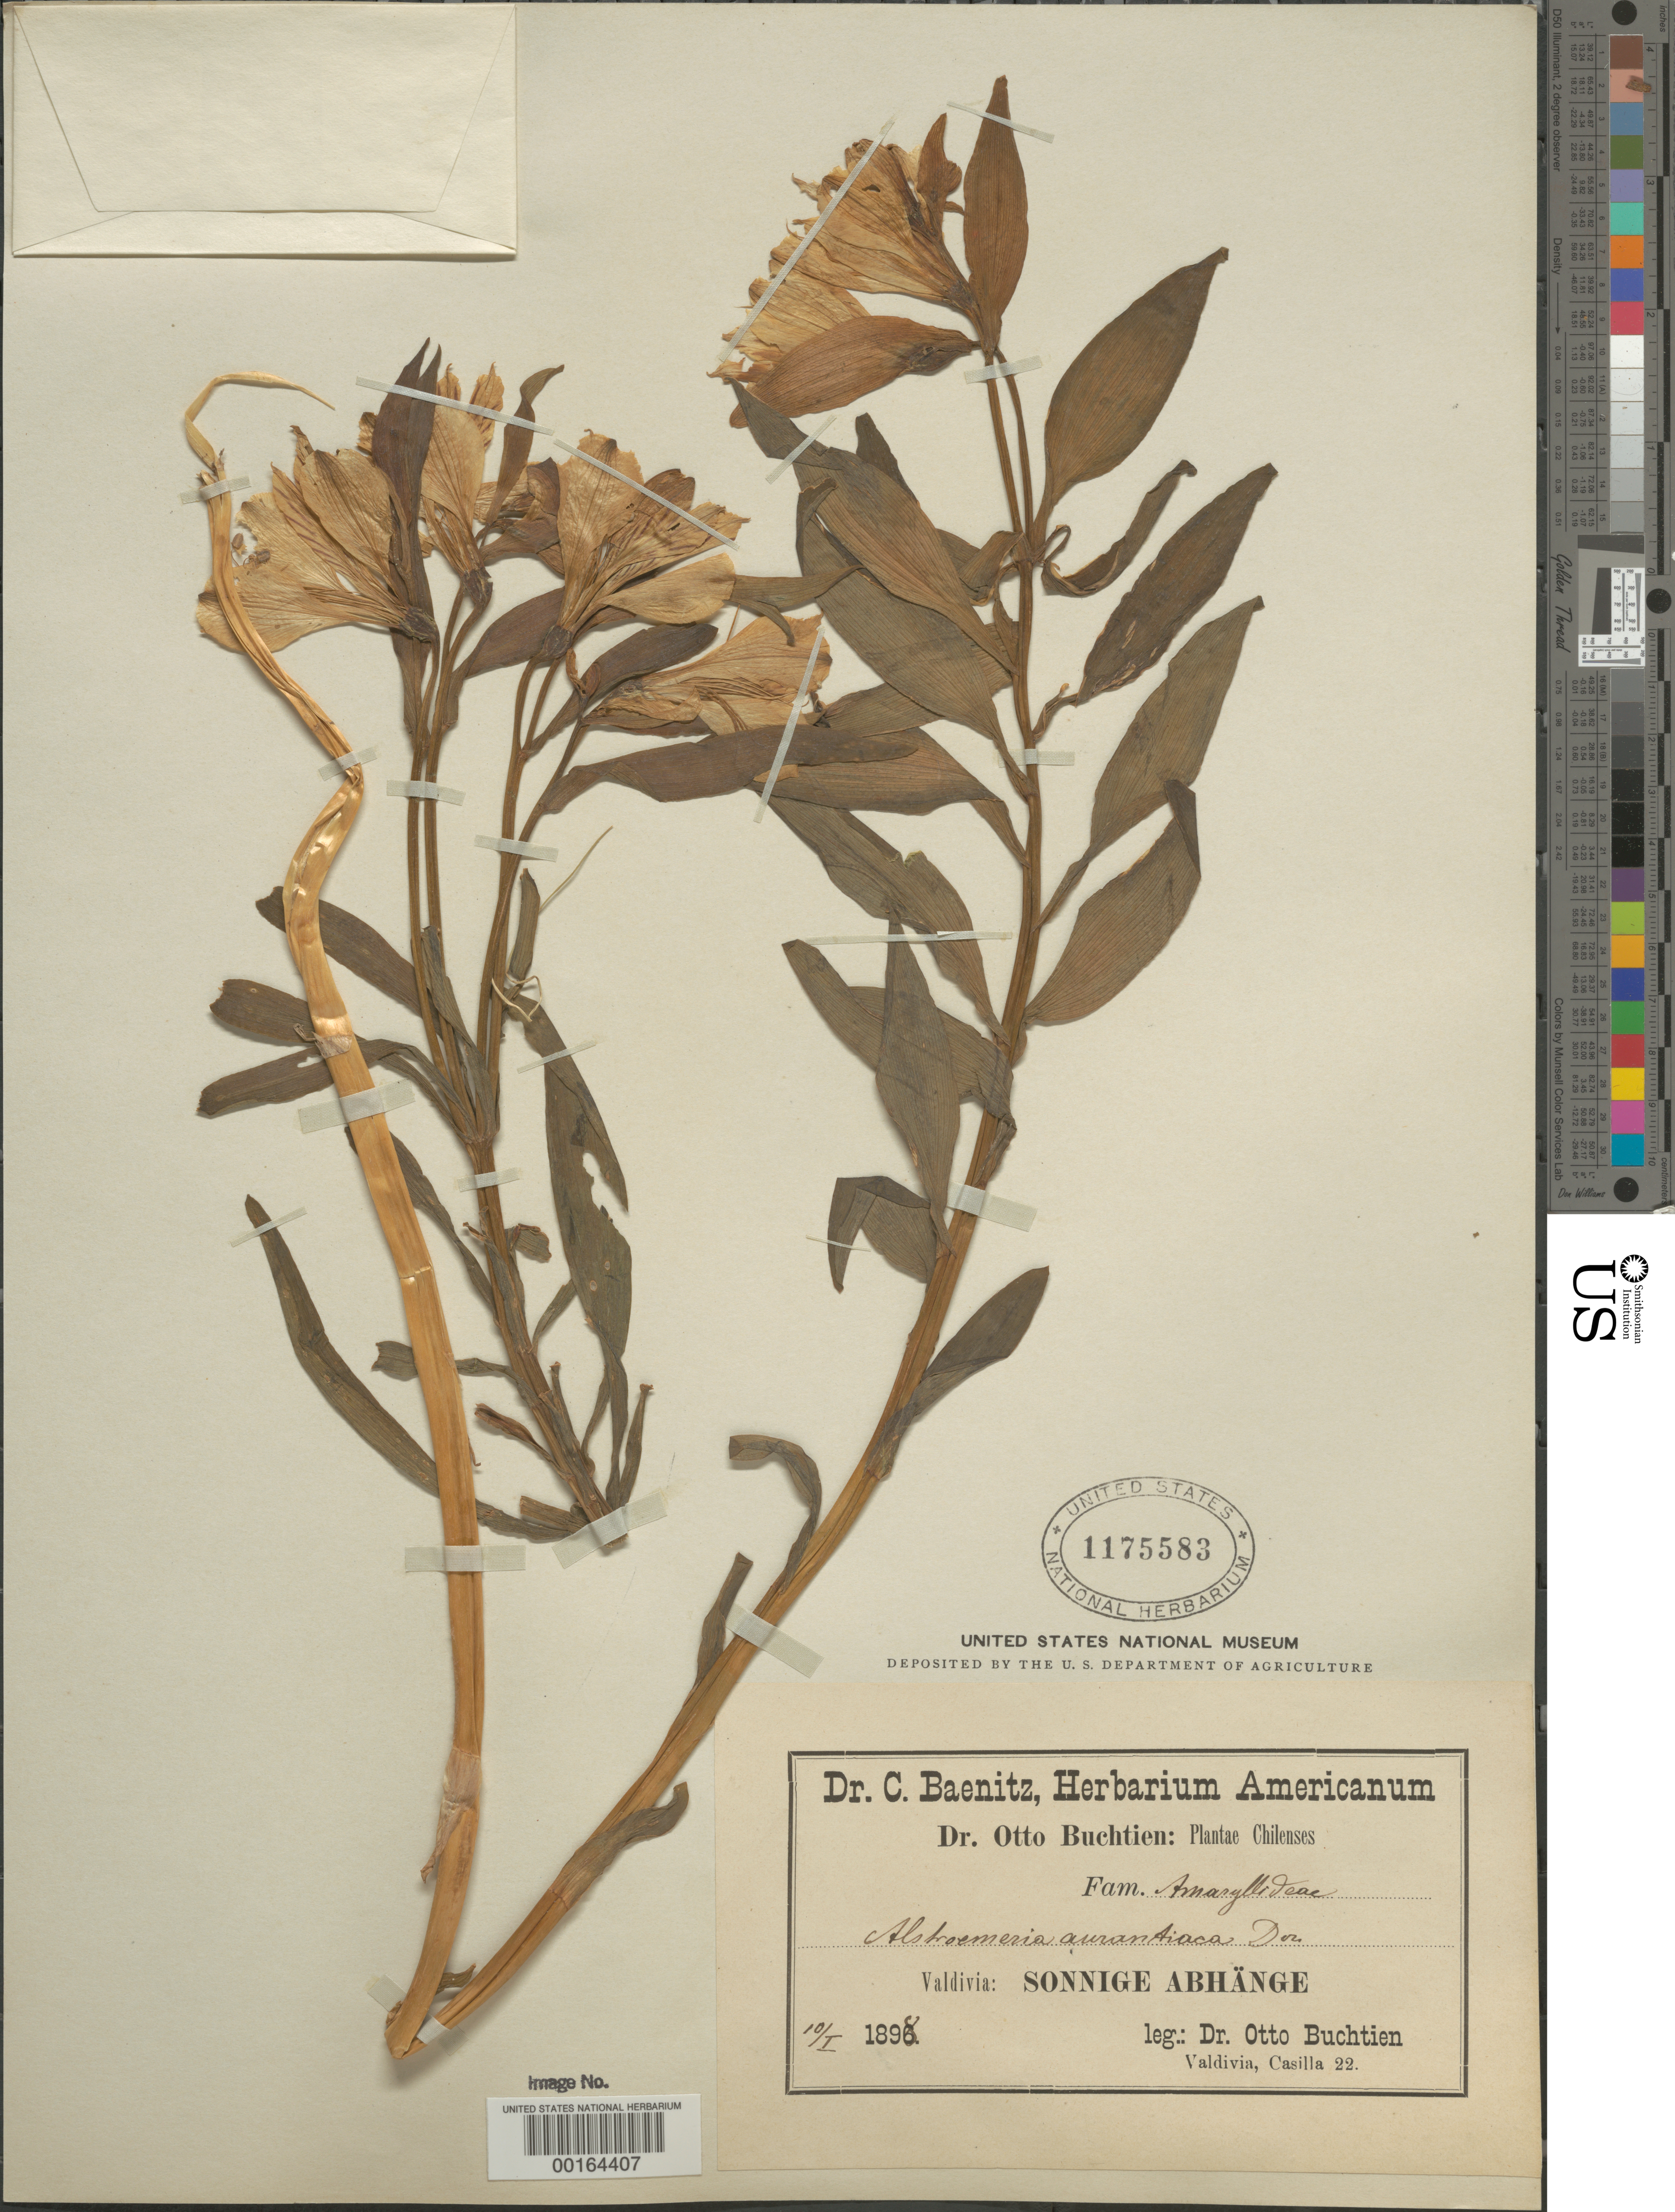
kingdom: Plantae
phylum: Tracheophyta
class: Liliopsida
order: Liliales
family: Alstroemeriaceae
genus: Alstroemeria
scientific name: Alstroemeria aurantiaca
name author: D. Don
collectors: O. Buchtien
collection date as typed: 10 Jan 1898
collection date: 1898-01-10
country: Chile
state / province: Los Lagos (X)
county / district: Valdivia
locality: Sonnige abhange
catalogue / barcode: US 1175583